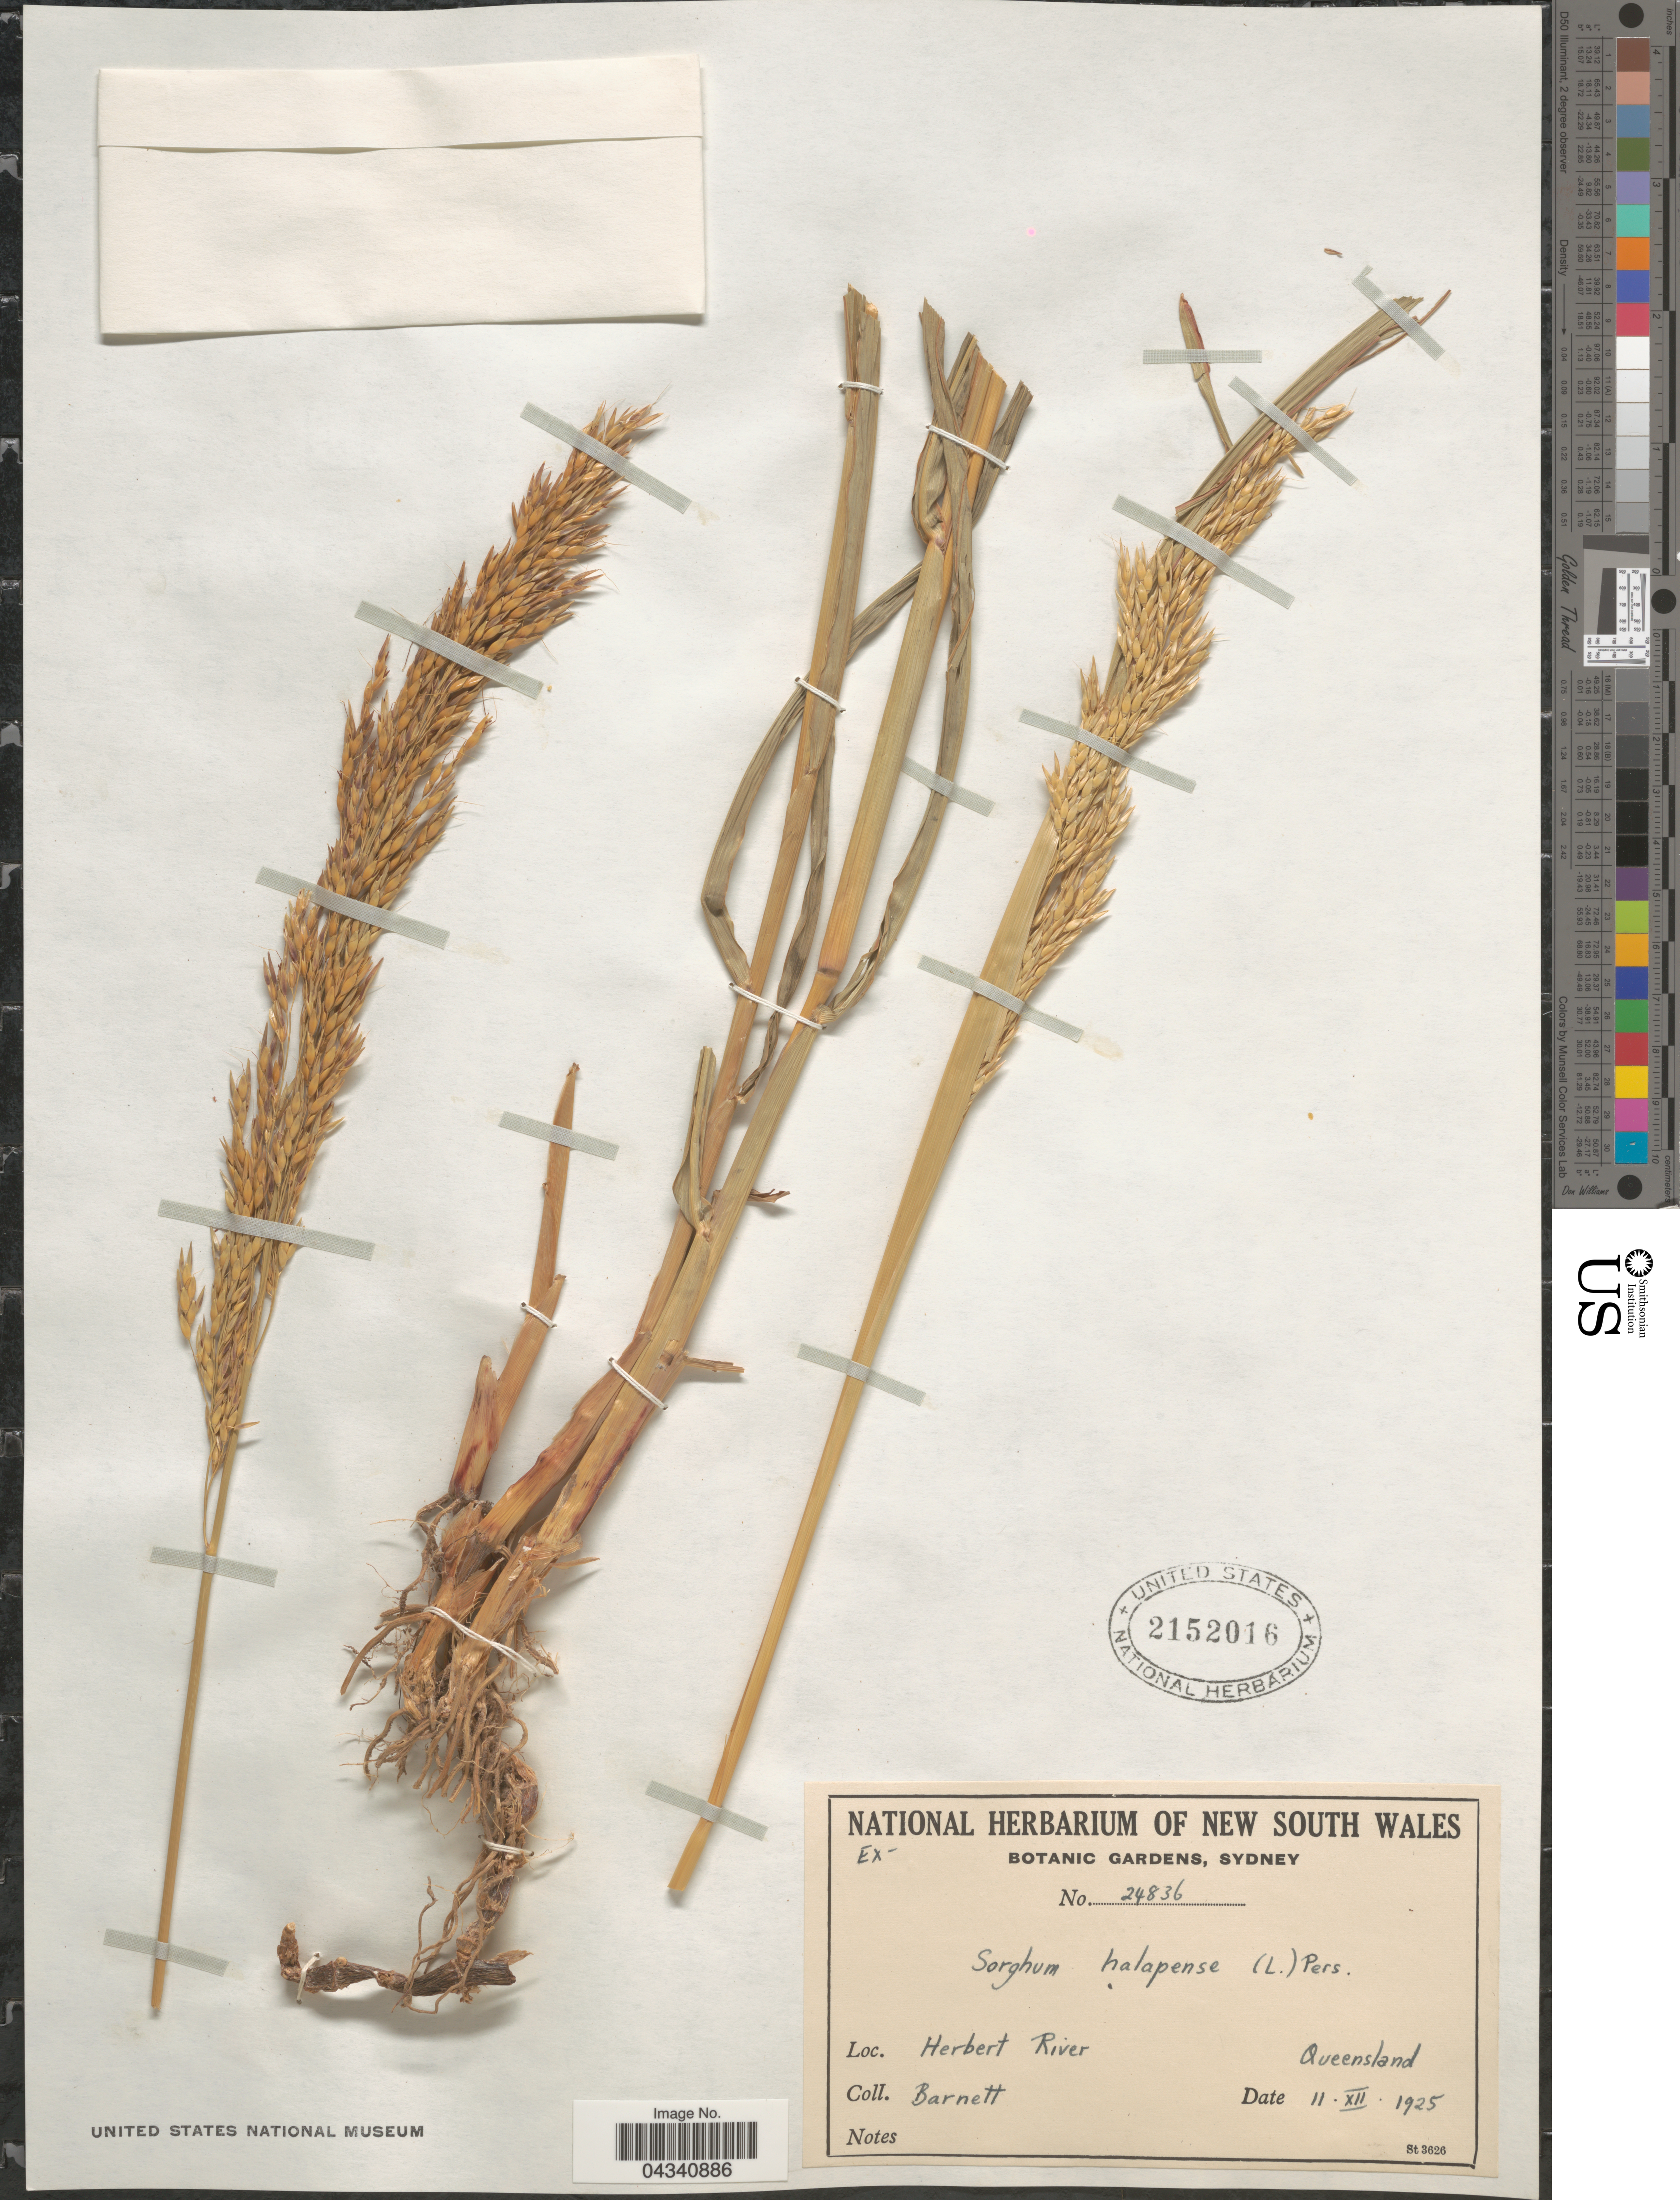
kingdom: Plantae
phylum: Tracheophyta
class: Liliopsida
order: Poales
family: Poaceae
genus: Sorghum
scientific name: Sorghum halepense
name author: (L.) Pers.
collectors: Barnett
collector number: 24836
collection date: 1925-12-11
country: Australia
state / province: Queensland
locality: Herbert River.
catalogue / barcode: US 2152016